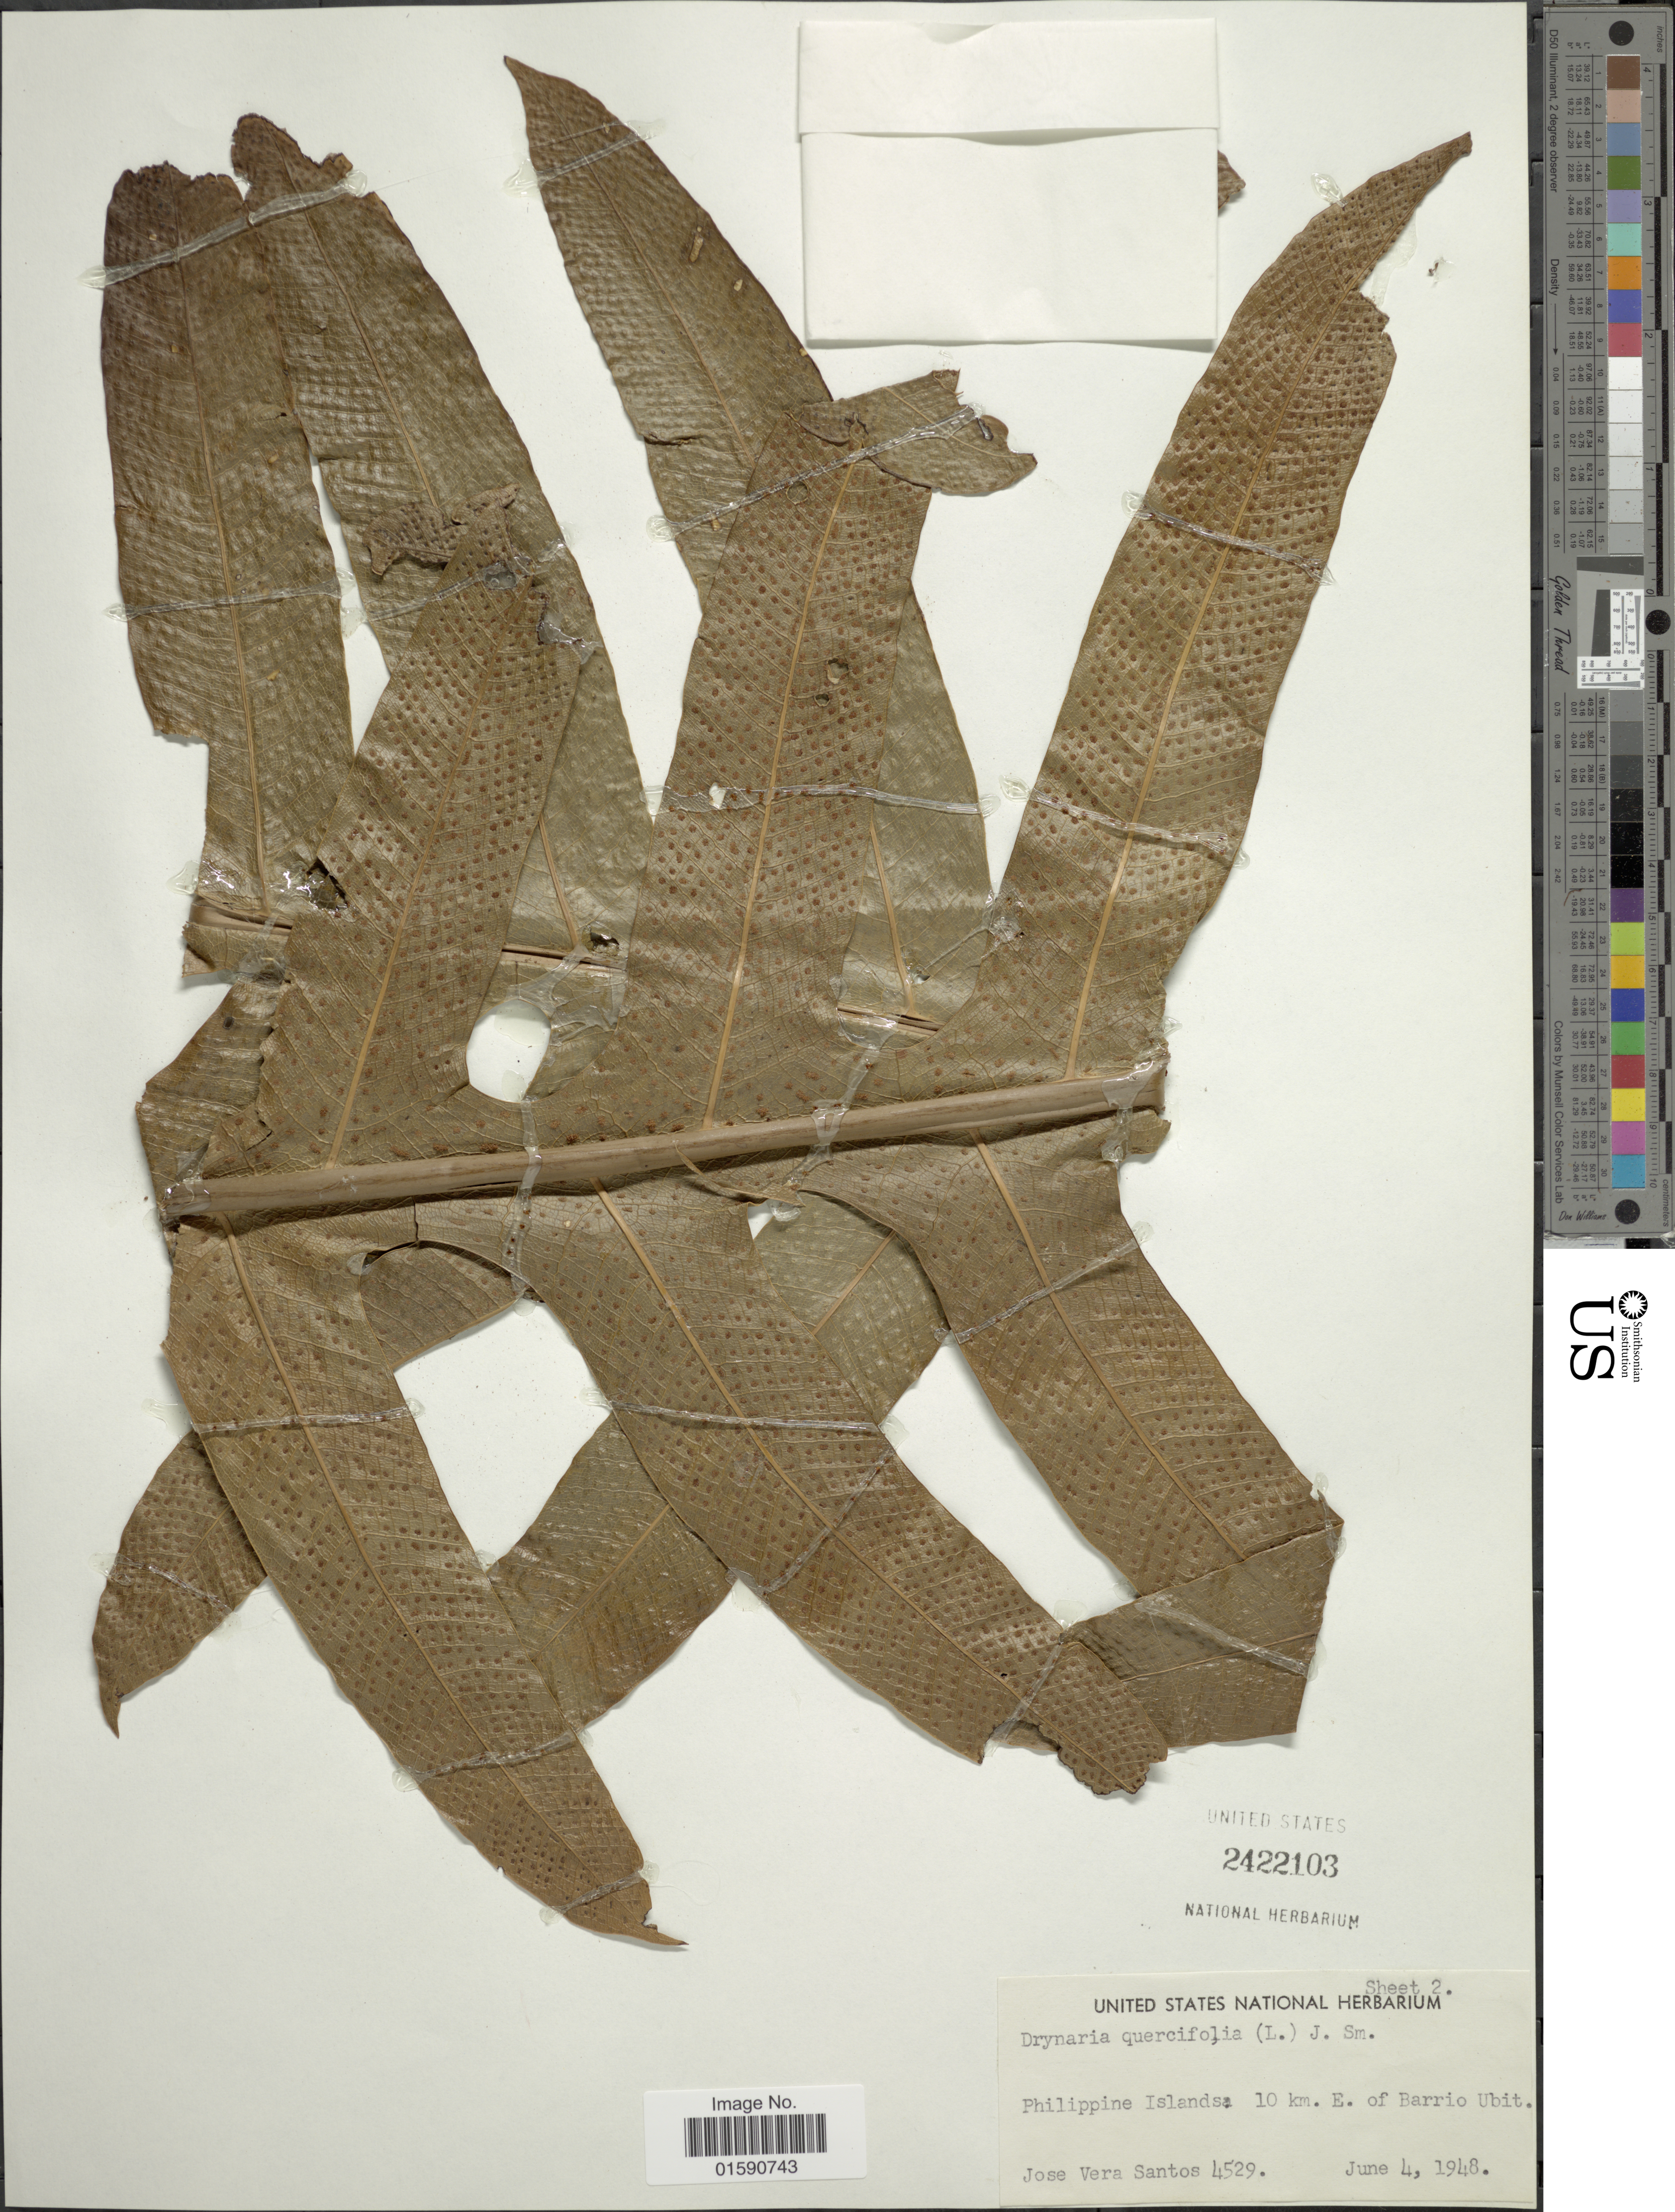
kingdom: Plantae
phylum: Tracheophyta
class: Polypodiopsida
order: Polypodiales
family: Polypodiaceae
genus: Drynaria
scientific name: Drynaria quercifolia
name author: (L.) J. Sm.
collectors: J. V. Santos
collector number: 4529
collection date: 1948-06-04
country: Philippines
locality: Philippine Islands: 10 km E. of Barrio Ubit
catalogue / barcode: US 2422103